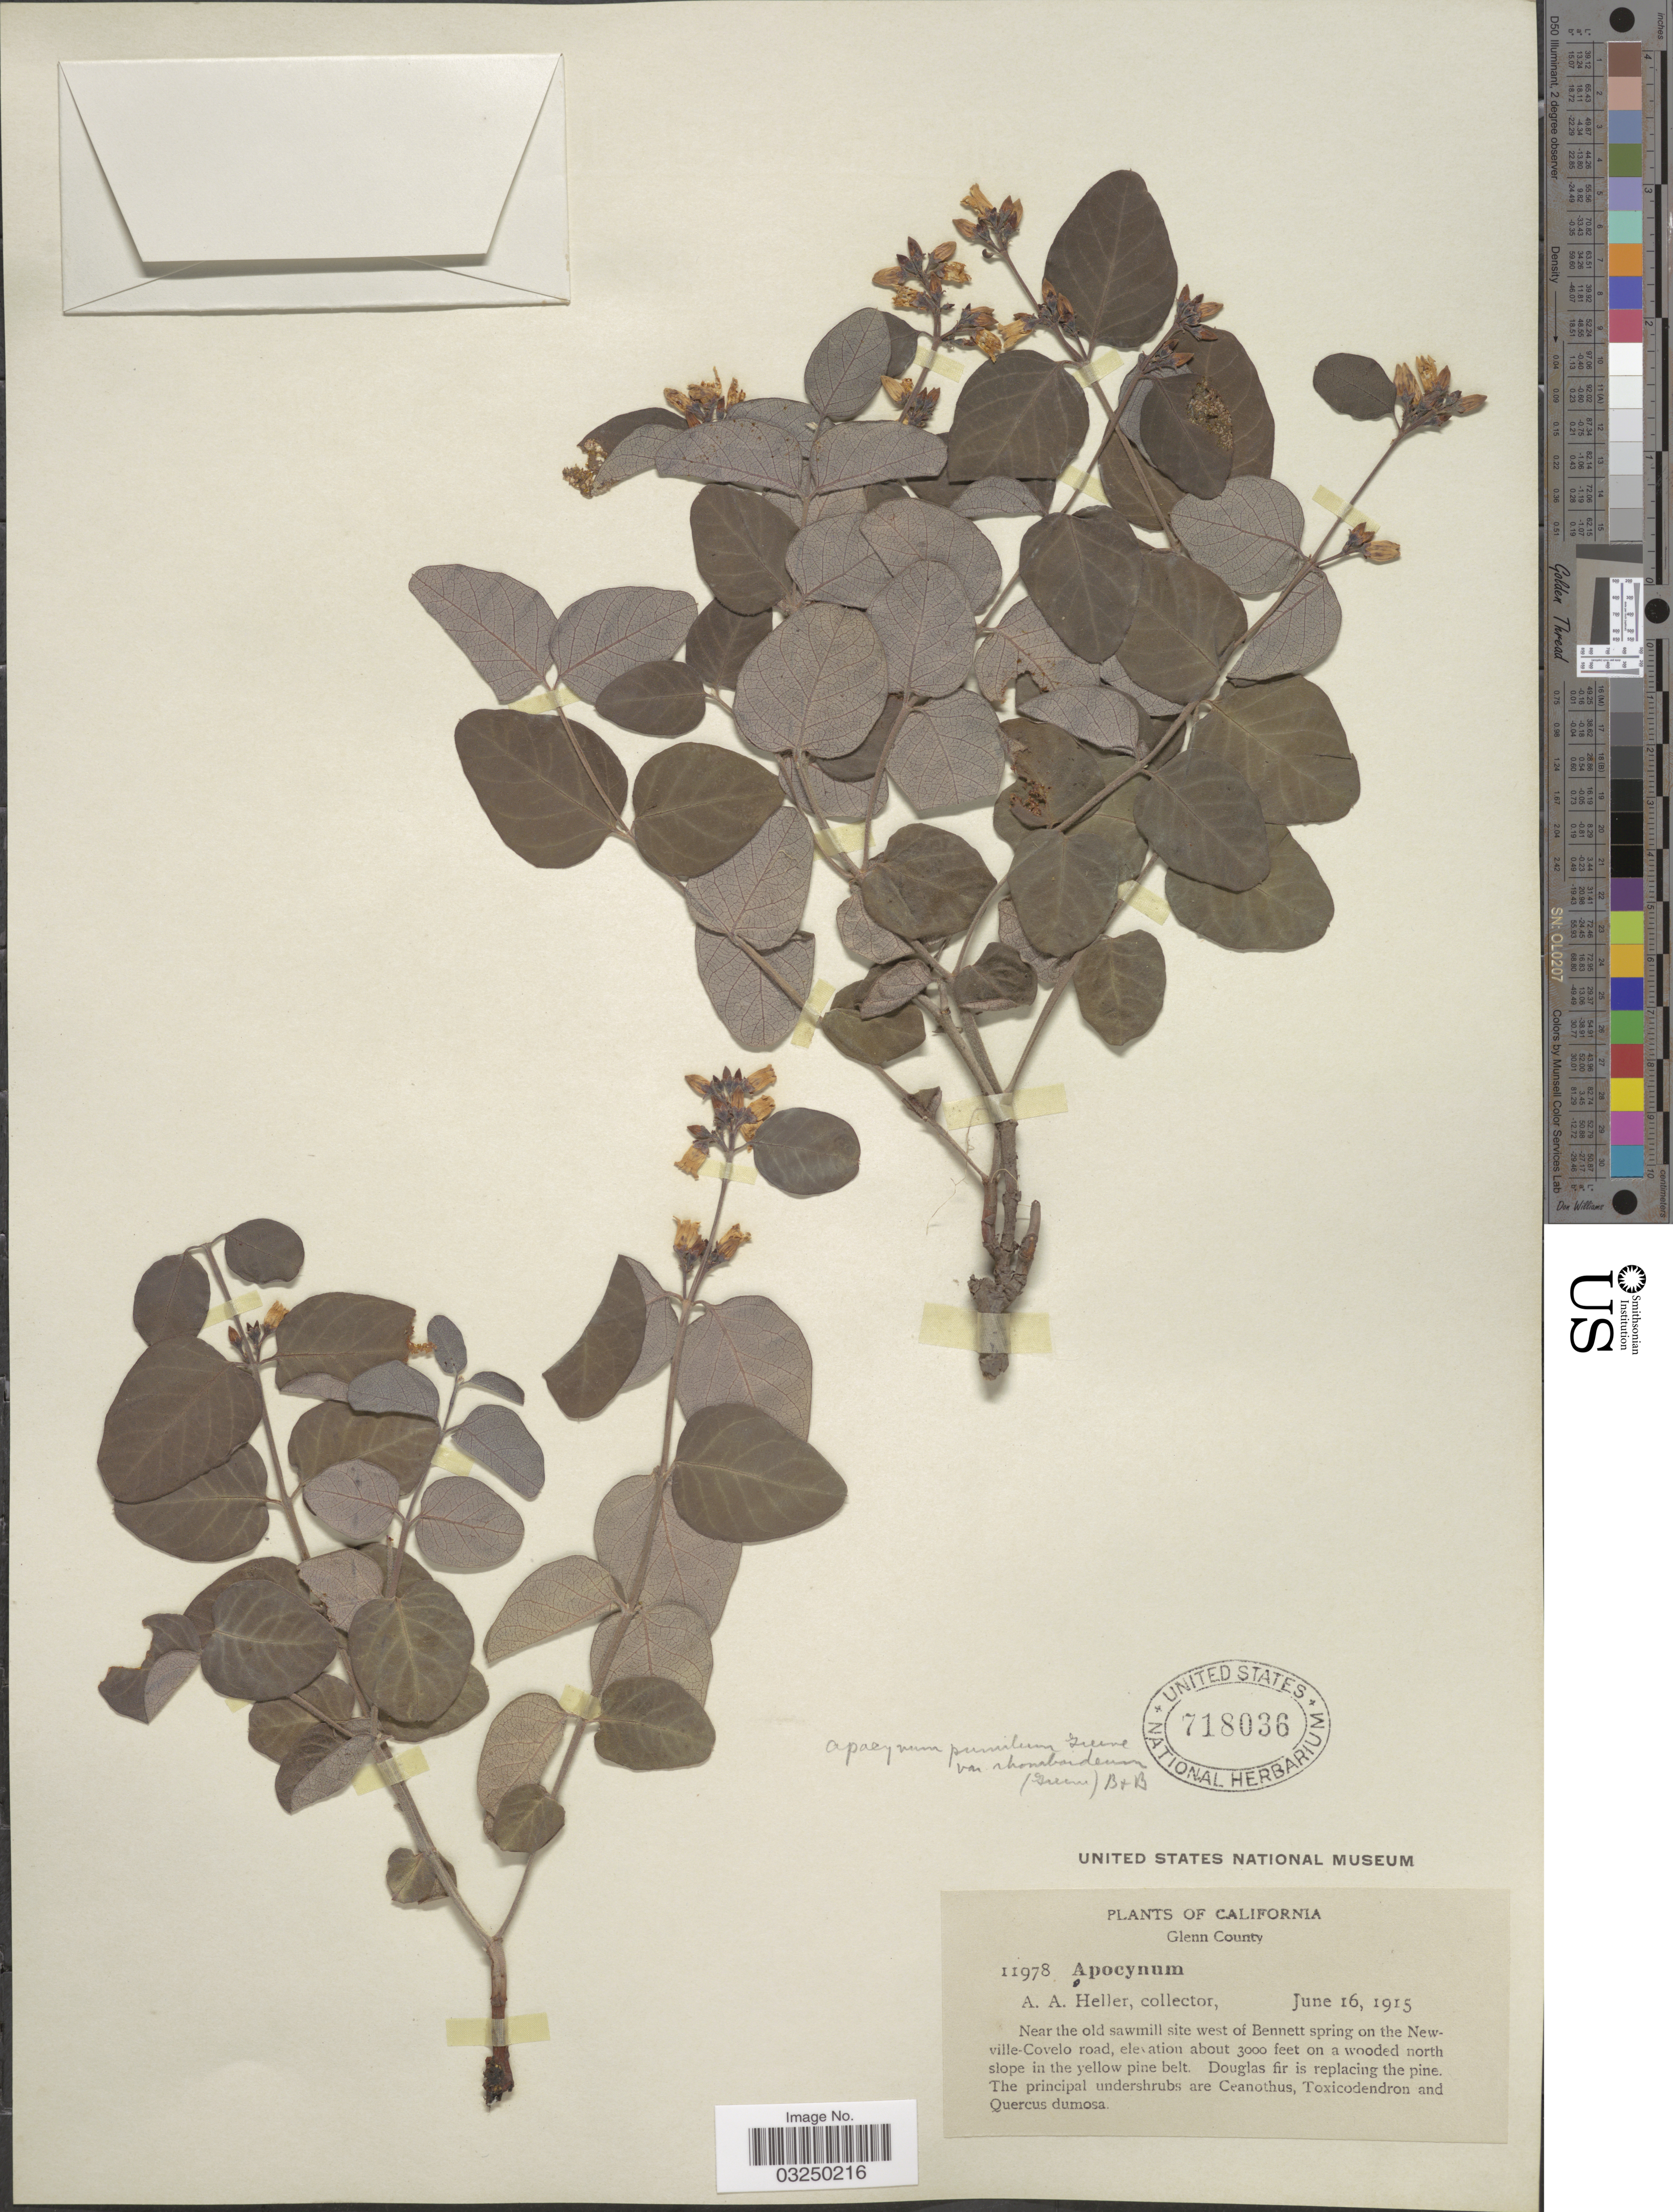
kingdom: Plantae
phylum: Tracheophyta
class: Magnoliopsida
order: Gentianales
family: Apocynaceae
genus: Apocynum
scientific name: Apocynum sp.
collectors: A. A. Heller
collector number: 11978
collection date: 1915-06-16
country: United States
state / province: California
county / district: Glenn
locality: Glenn County, Near the old sawmill site west of Bennett spring on the Newville-Covelo road.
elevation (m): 914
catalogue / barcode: US 718036